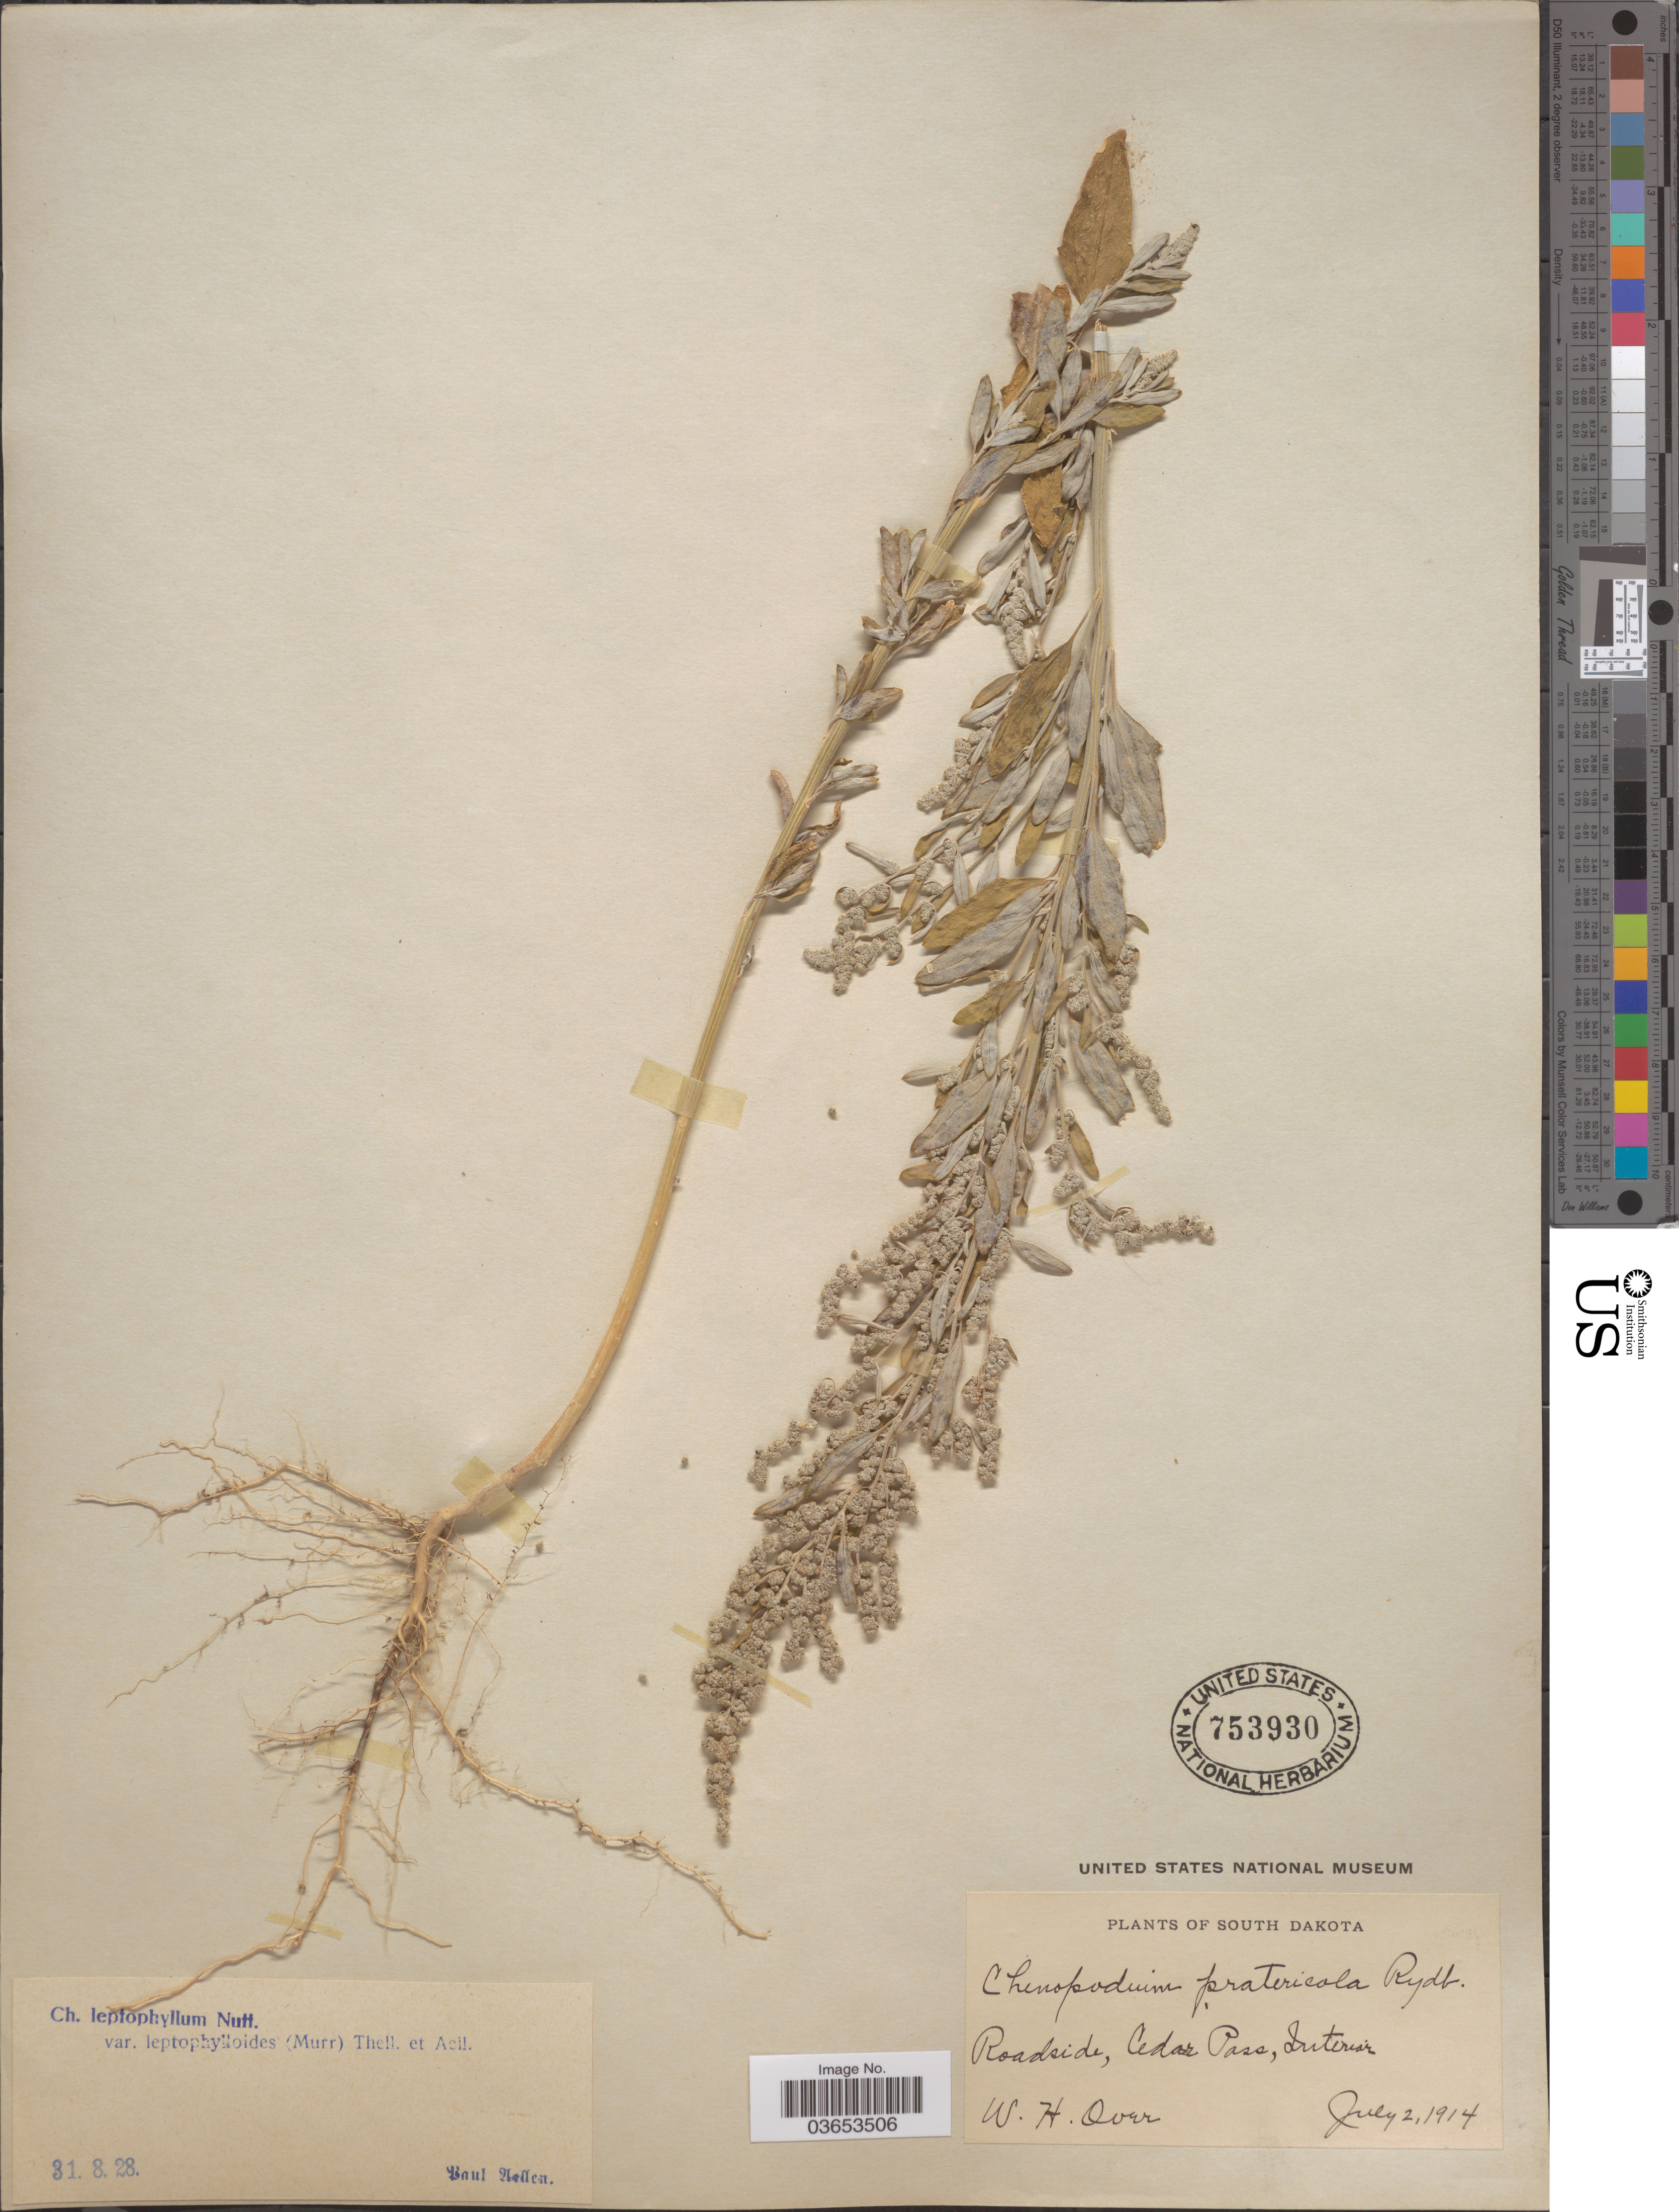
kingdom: Plantae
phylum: Tracheophyta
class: Magnoliopsida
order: Caryophyllales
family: Amaranthaceae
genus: Chenopodium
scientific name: Chenopodium leptophyllum var. leptophylloides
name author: (Murr) Thell. & Aellen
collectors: W. Over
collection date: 1914-07-02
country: United States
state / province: South Dakota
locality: Cedar Pass, Interior.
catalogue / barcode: US 753930